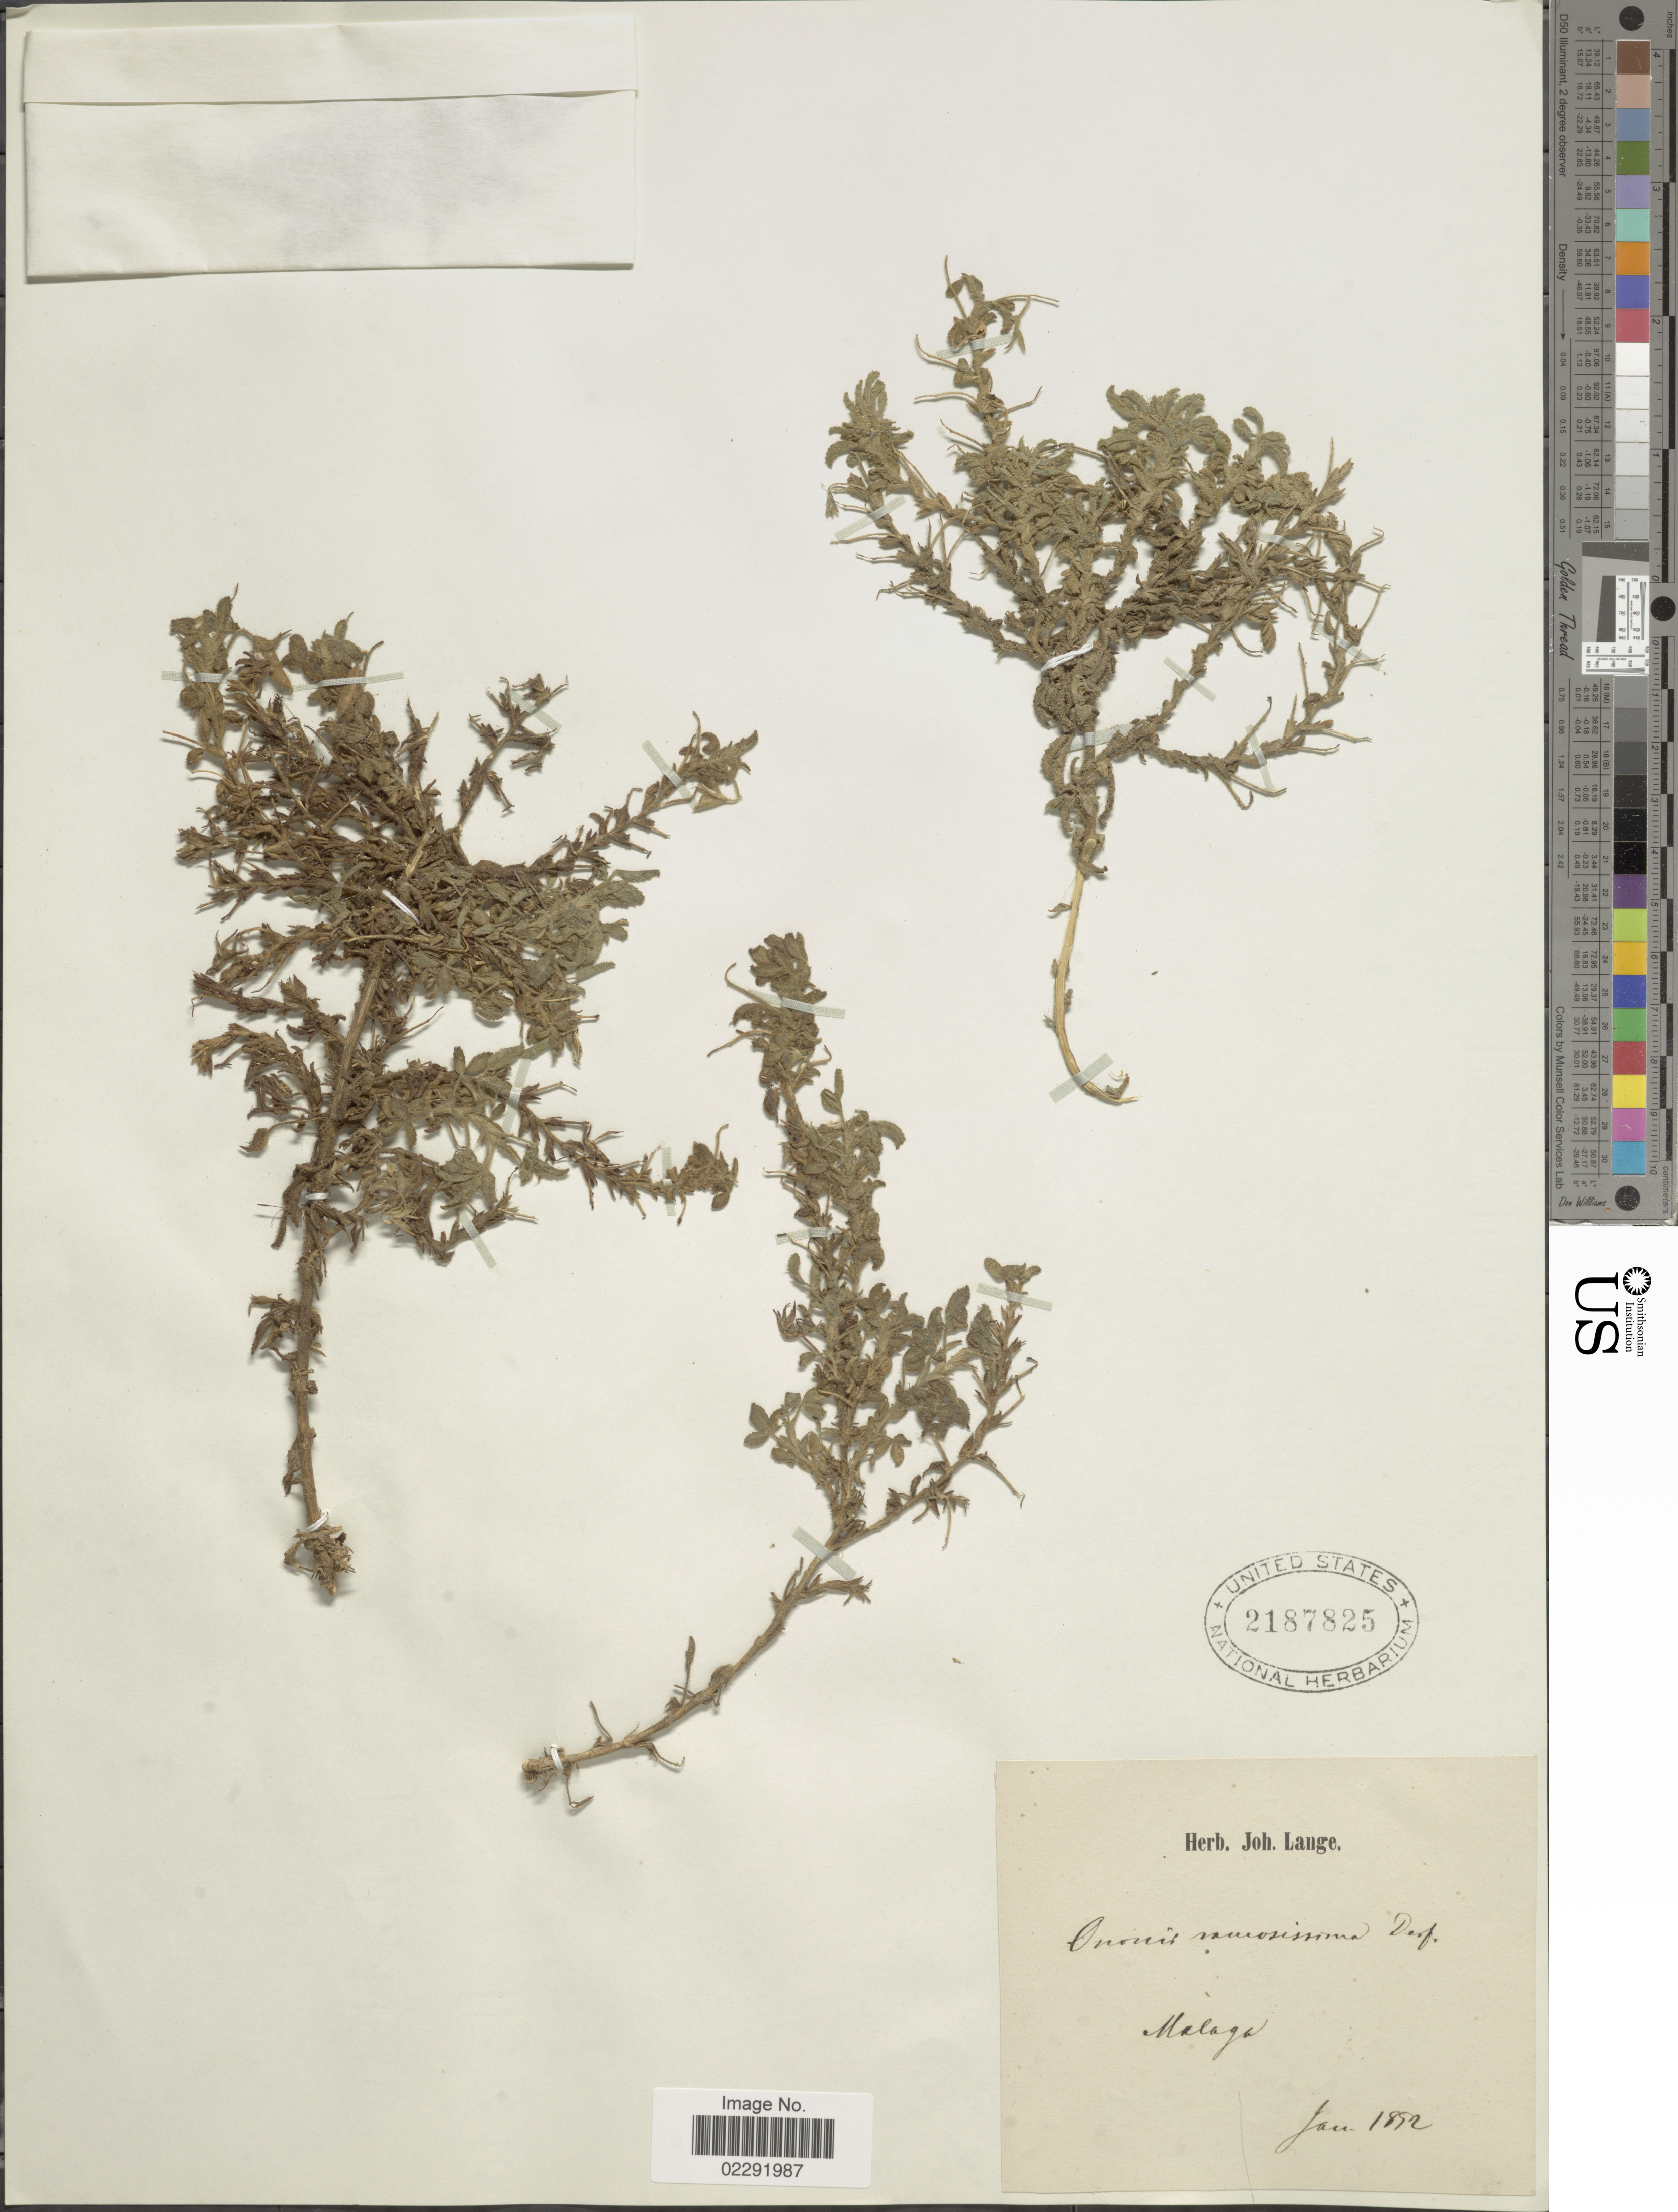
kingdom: Plantae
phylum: Tracheophyta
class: Magnoliopsida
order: Fabales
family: Fabaceae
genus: Ononis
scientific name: Ononis ramosissima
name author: Desf.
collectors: ex herb. Joh. Lange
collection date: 1882-01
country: Spain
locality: Malaga.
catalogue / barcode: US 2187825